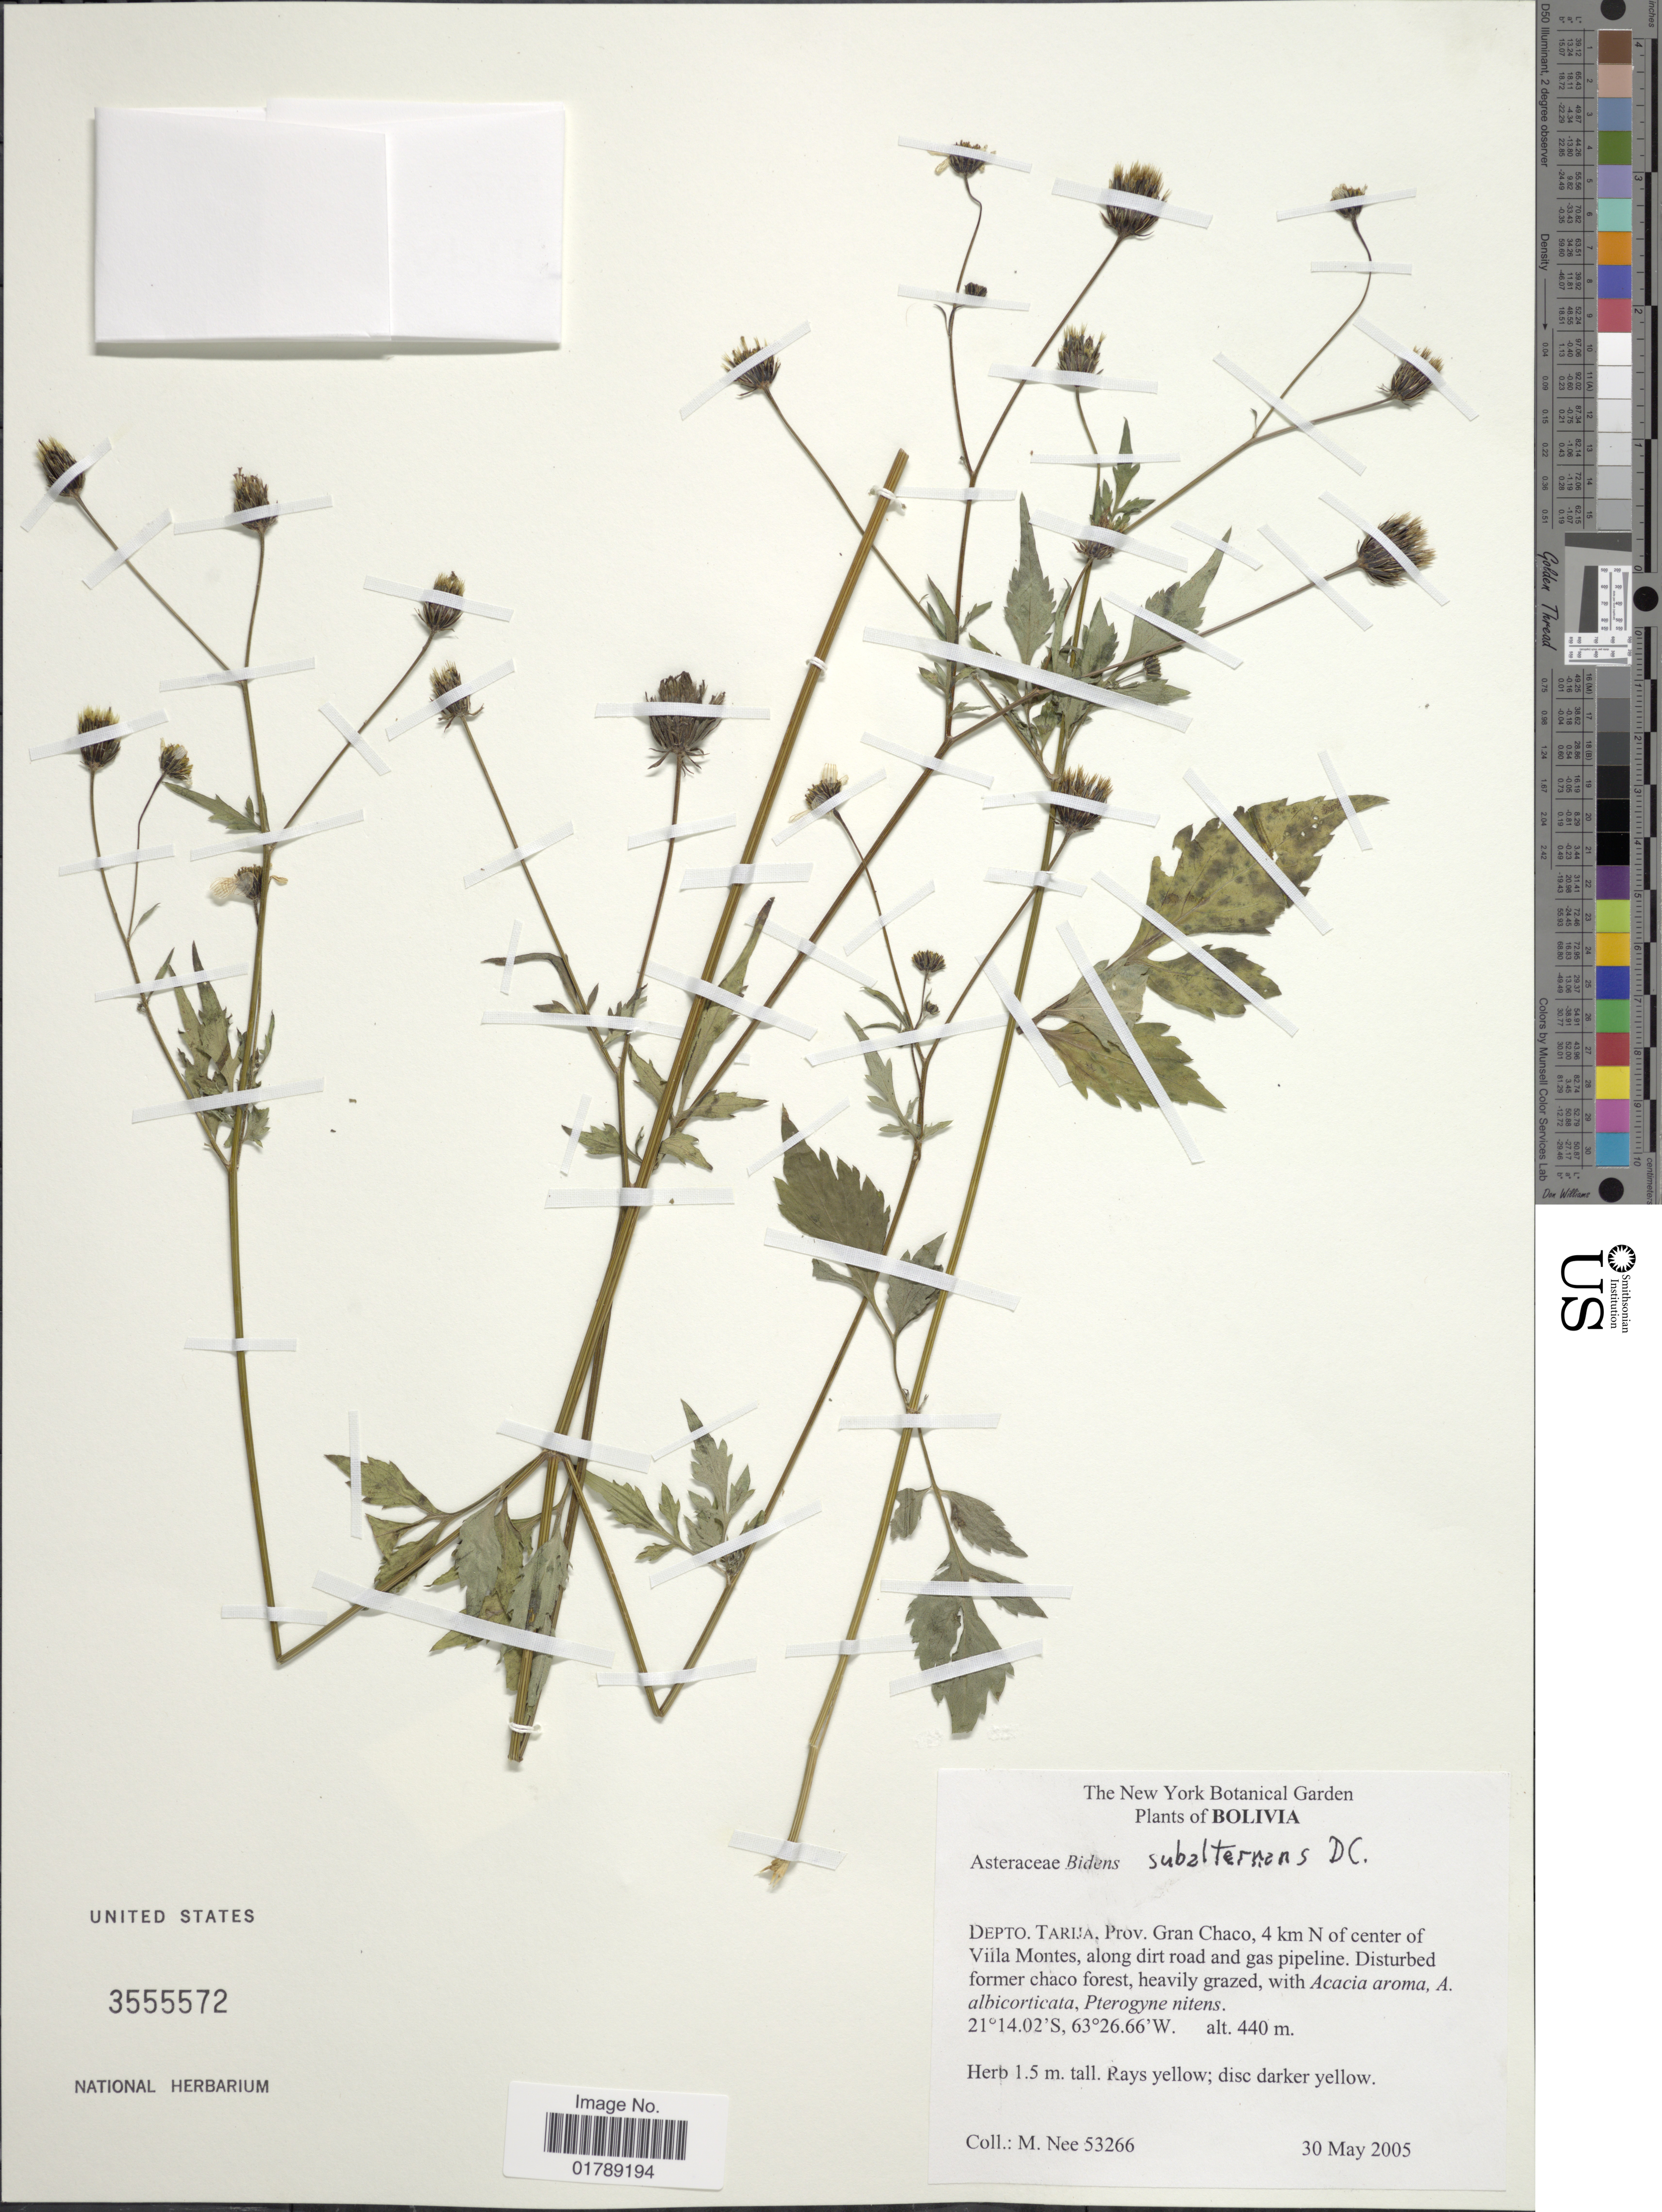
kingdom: Plantae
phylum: Tracheophyta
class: Magnoliopsida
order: Asterales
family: Asteraceae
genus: Bidens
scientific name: Bidens subalternans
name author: DC.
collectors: M. Nee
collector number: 53266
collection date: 2005-05-30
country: Bolivia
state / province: Tarija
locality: Prov. Gran Chaco, 4 km N of center of Villa, Montes, along dirt road and gas pipeline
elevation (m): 440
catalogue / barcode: US 3555572